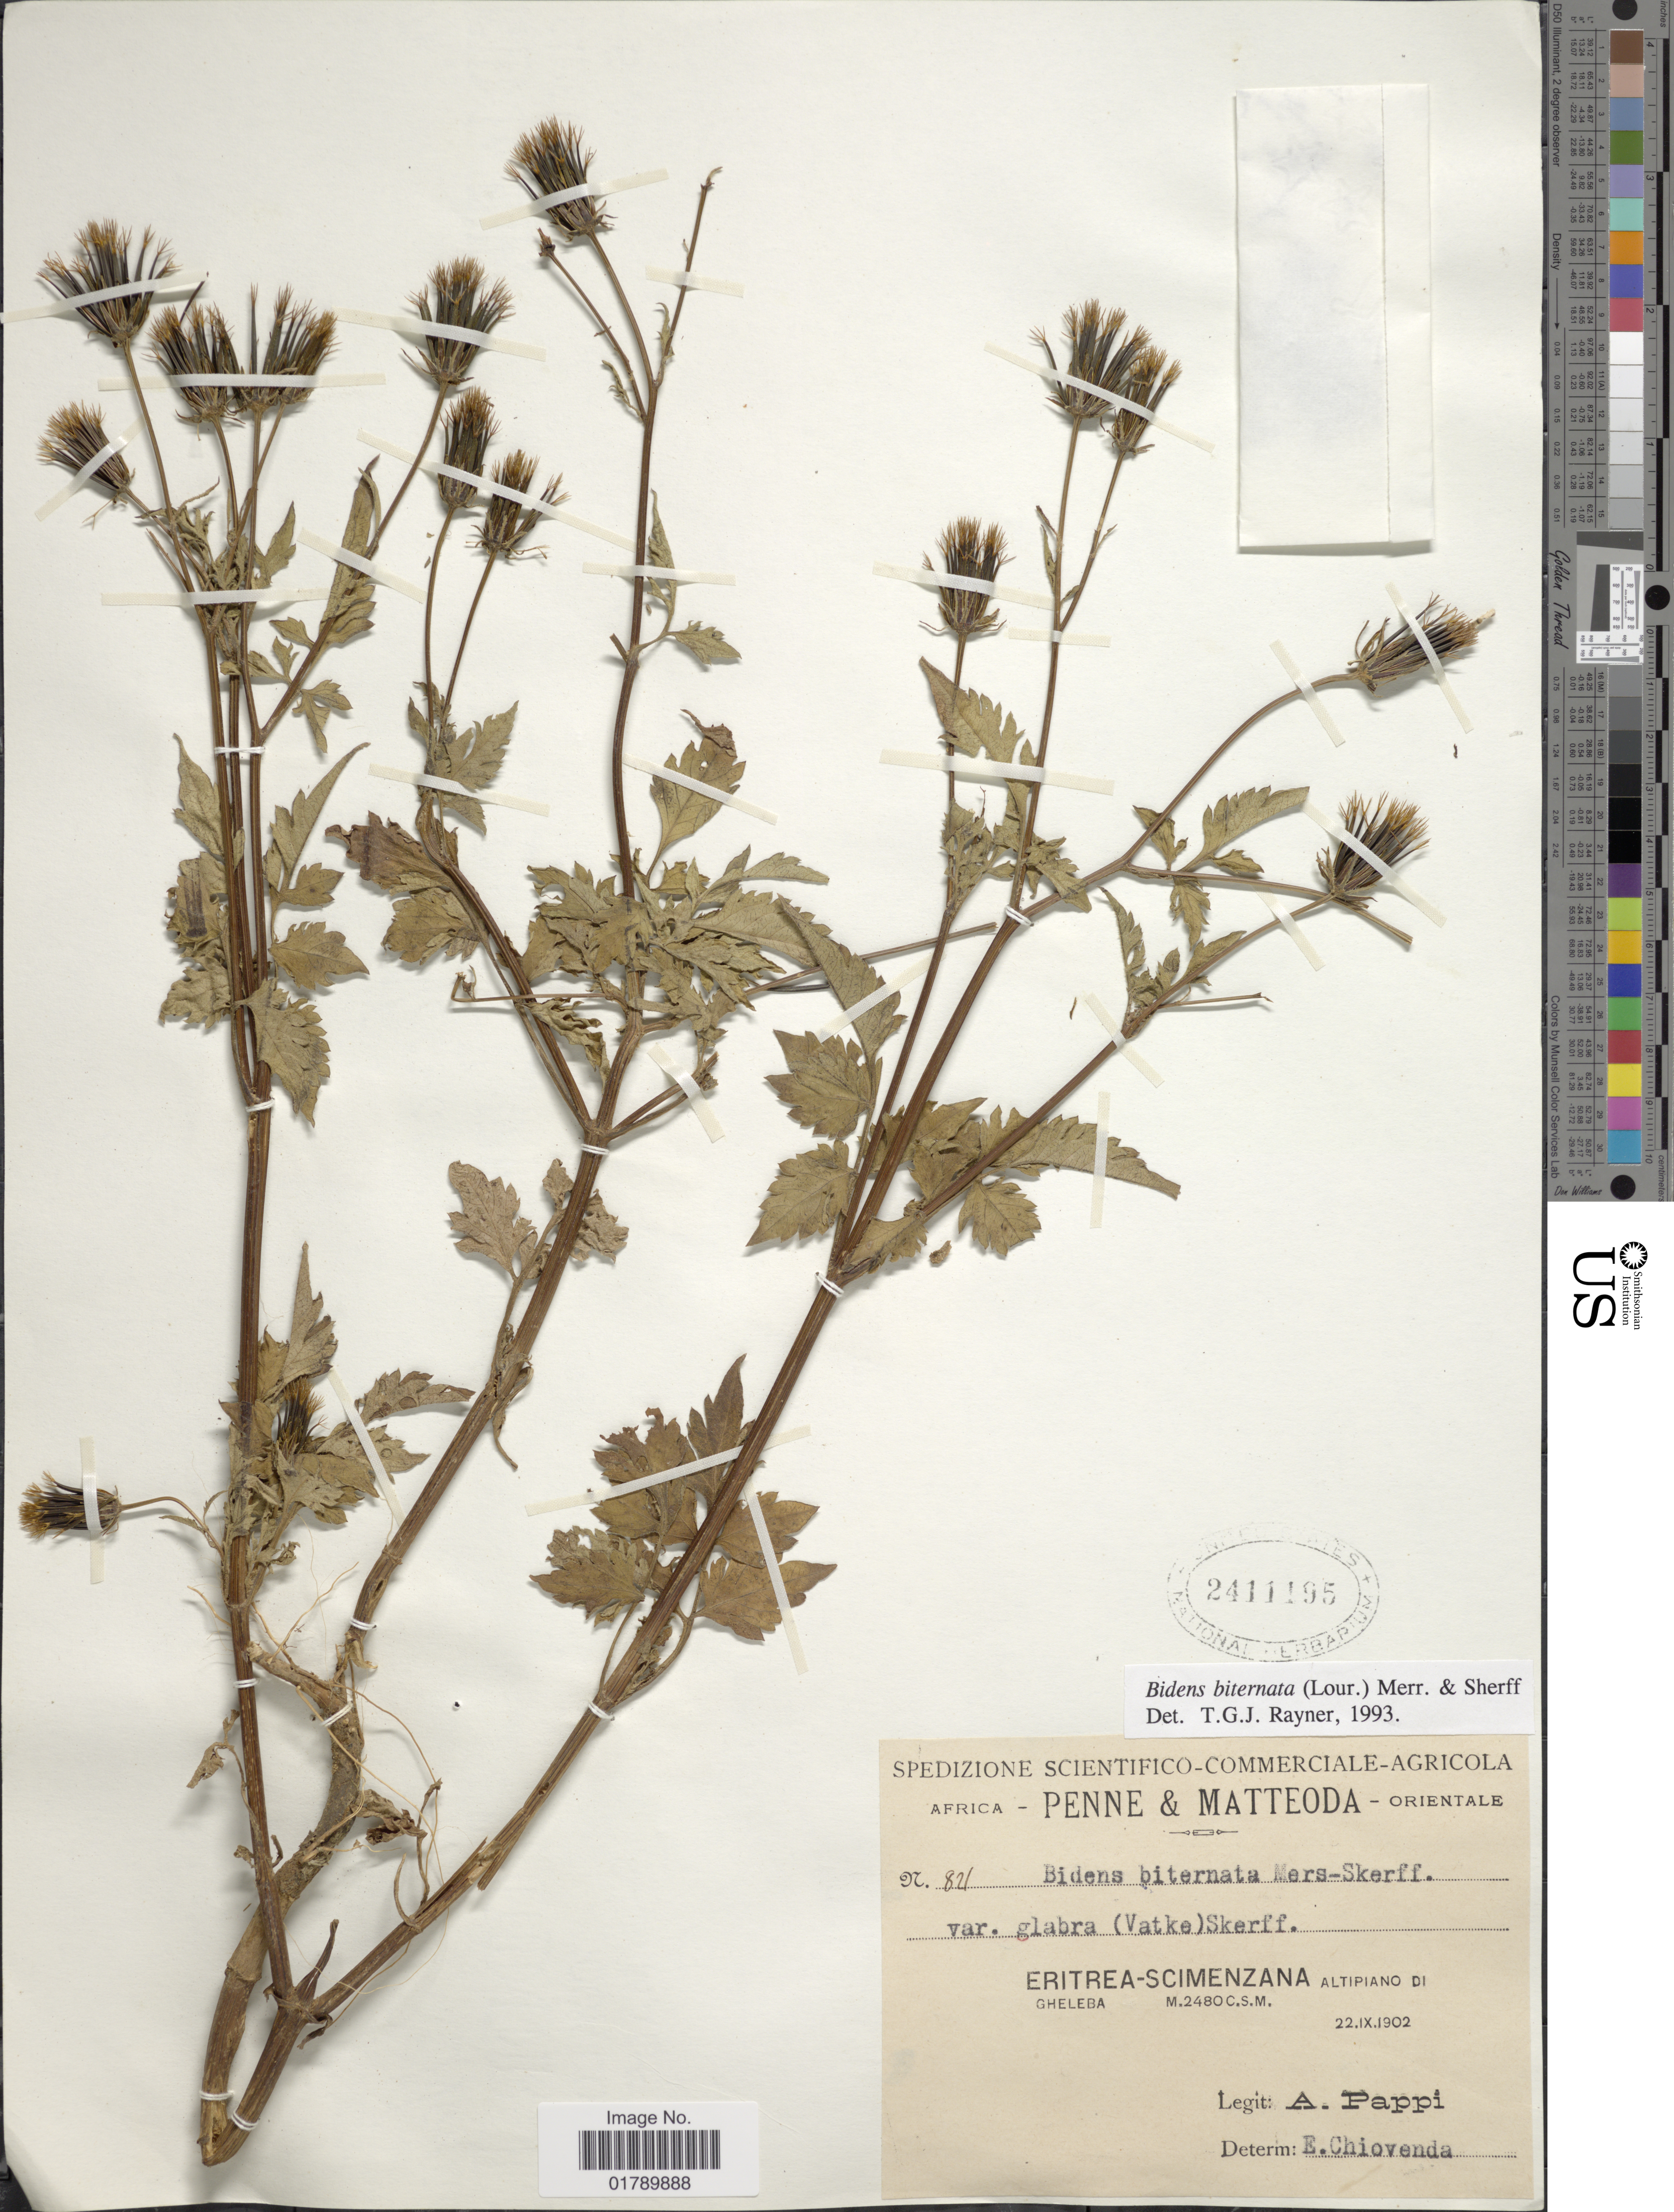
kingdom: Plantae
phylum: Tracheophyta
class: Magnoliopsida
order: Asterales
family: Asteraceae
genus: Bidens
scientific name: Bidens biternata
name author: (Lour.) Merr. & Sherff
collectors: A. Pappi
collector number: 821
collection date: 1902-09-22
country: Eritrea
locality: Africa-Penne & Matteoda-oriental. Eritrea-Scimenzana. Altipiano di Gheleba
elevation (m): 2480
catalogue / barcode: US 2411195